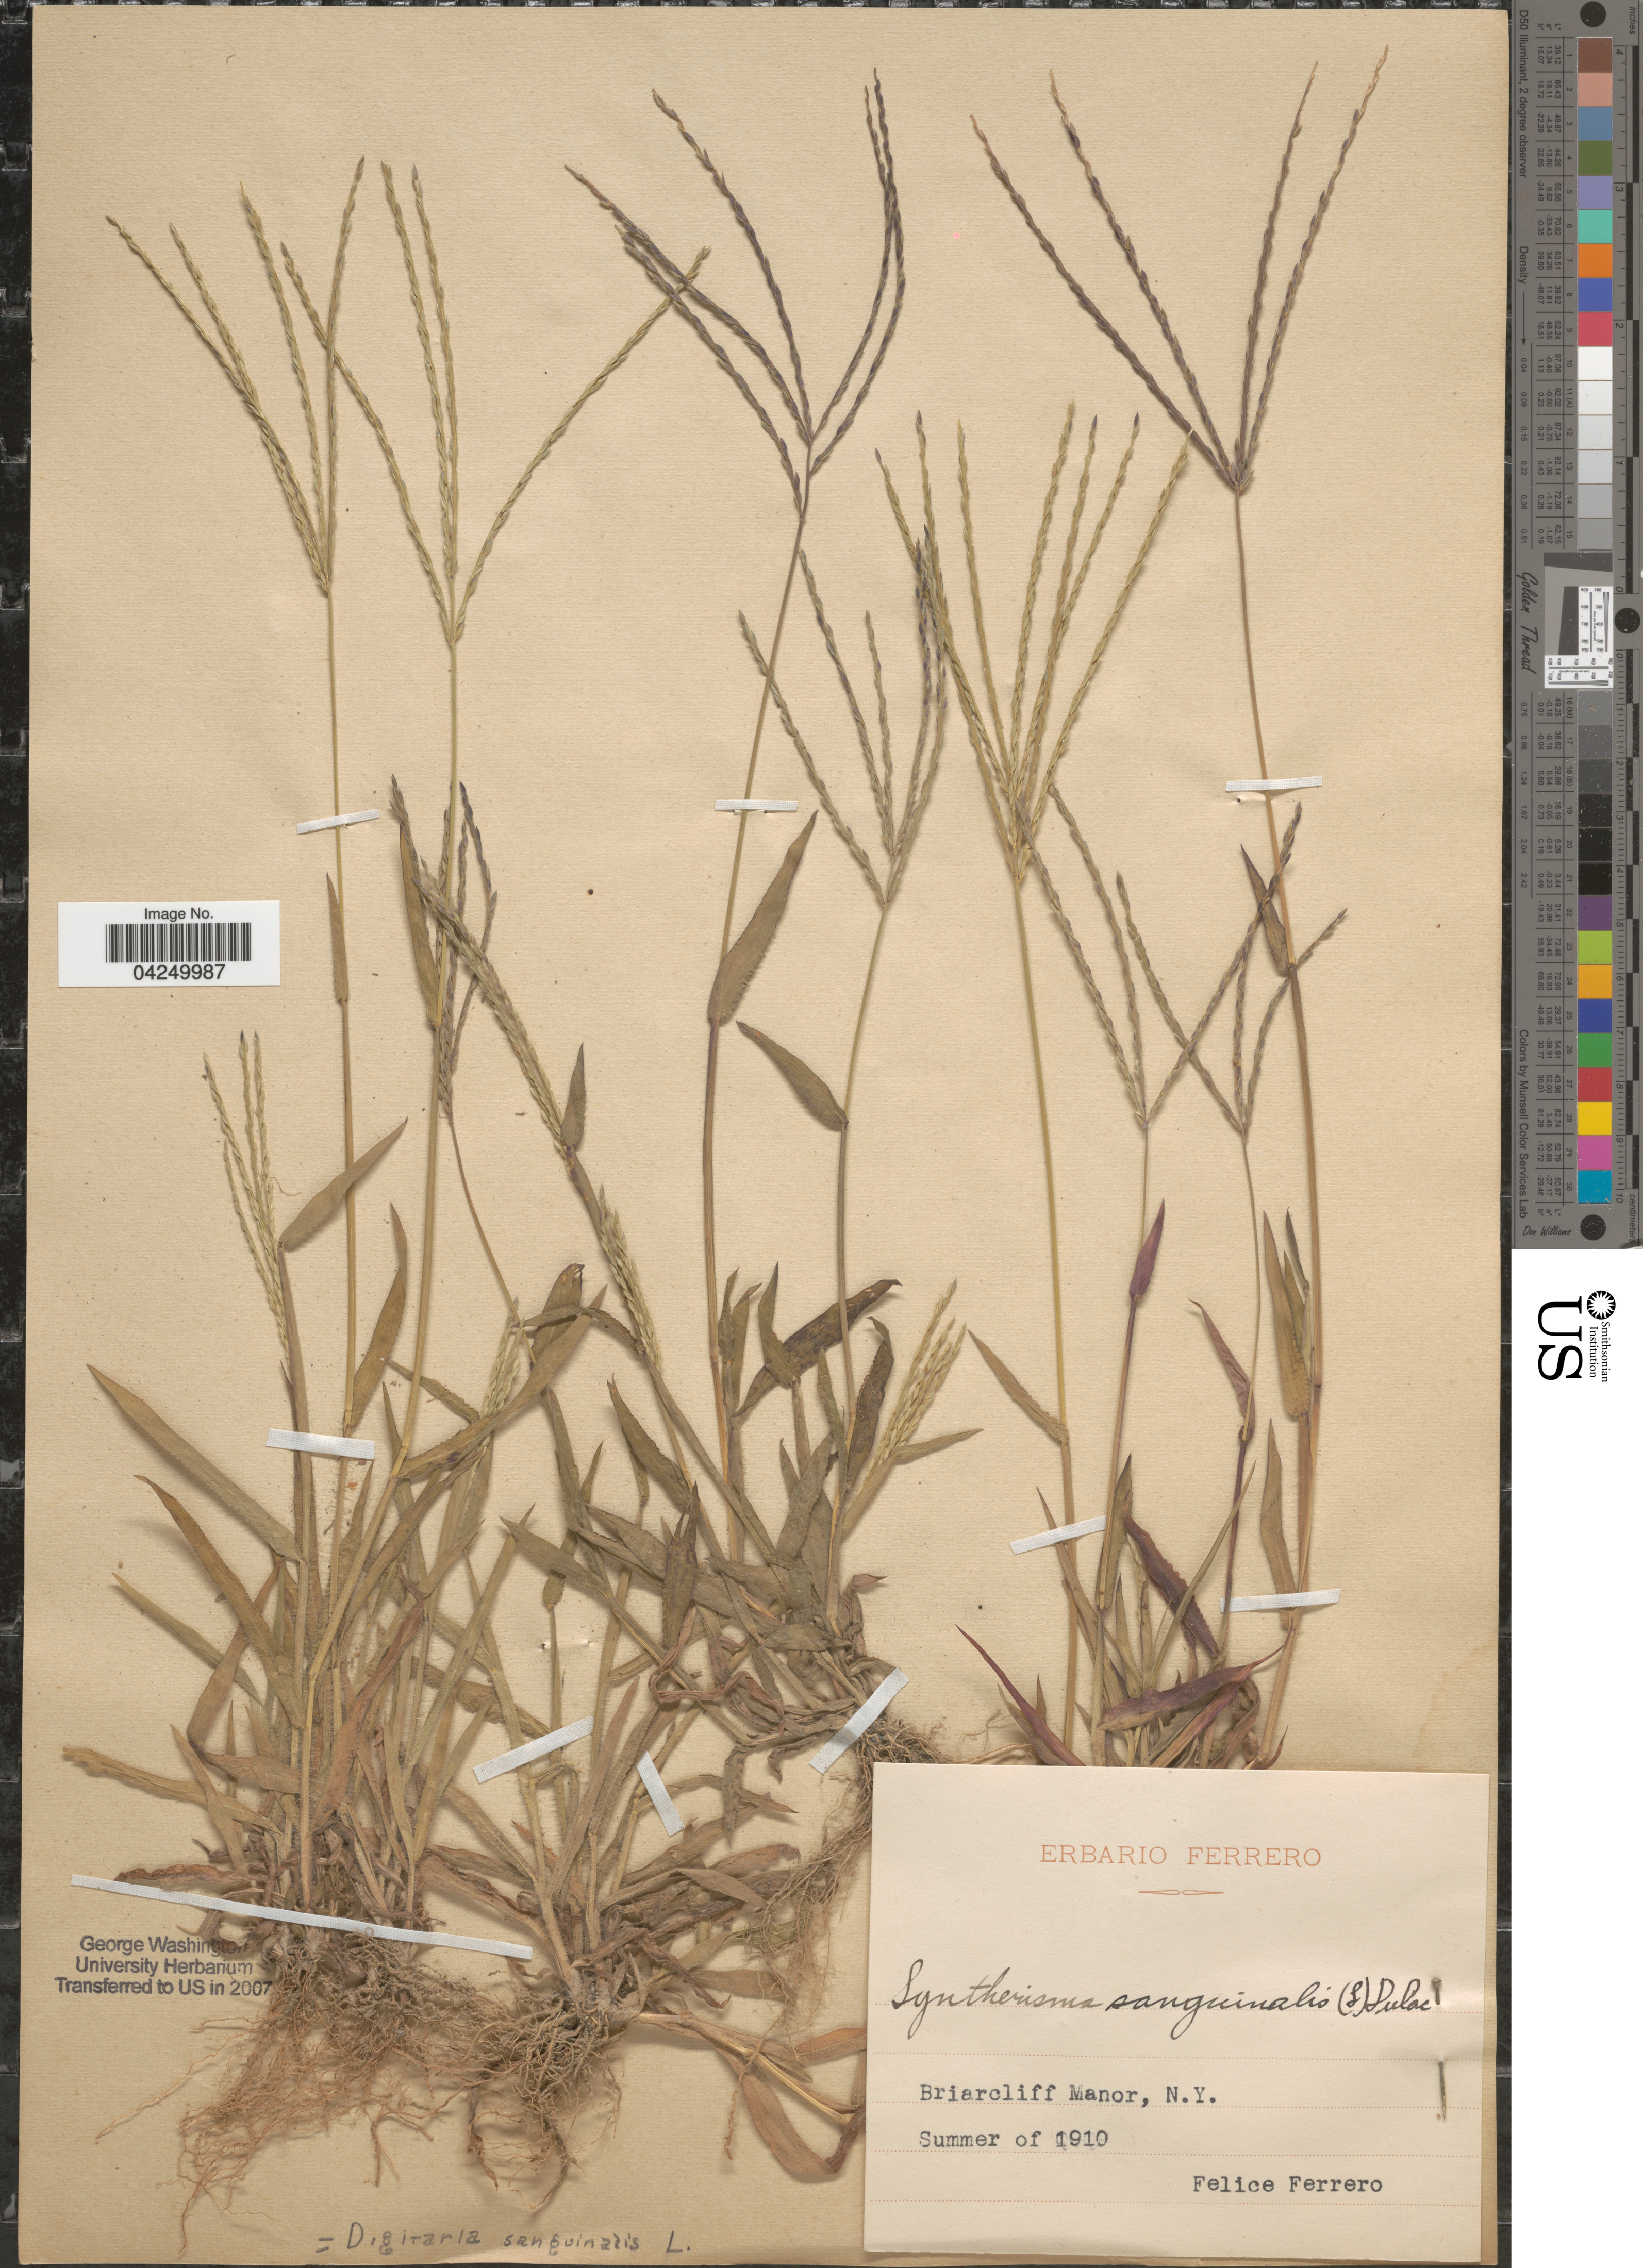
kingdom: Plantae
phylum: Tracheophyta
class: Liliopsida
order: Poales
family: Poaceae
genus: Digitaria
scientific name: Digitaria sanguinalis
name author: (L.) Scop.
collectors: F. Ferrero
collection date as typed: Summer of 1910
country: United States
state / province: New York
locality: Briarcliff Manor.